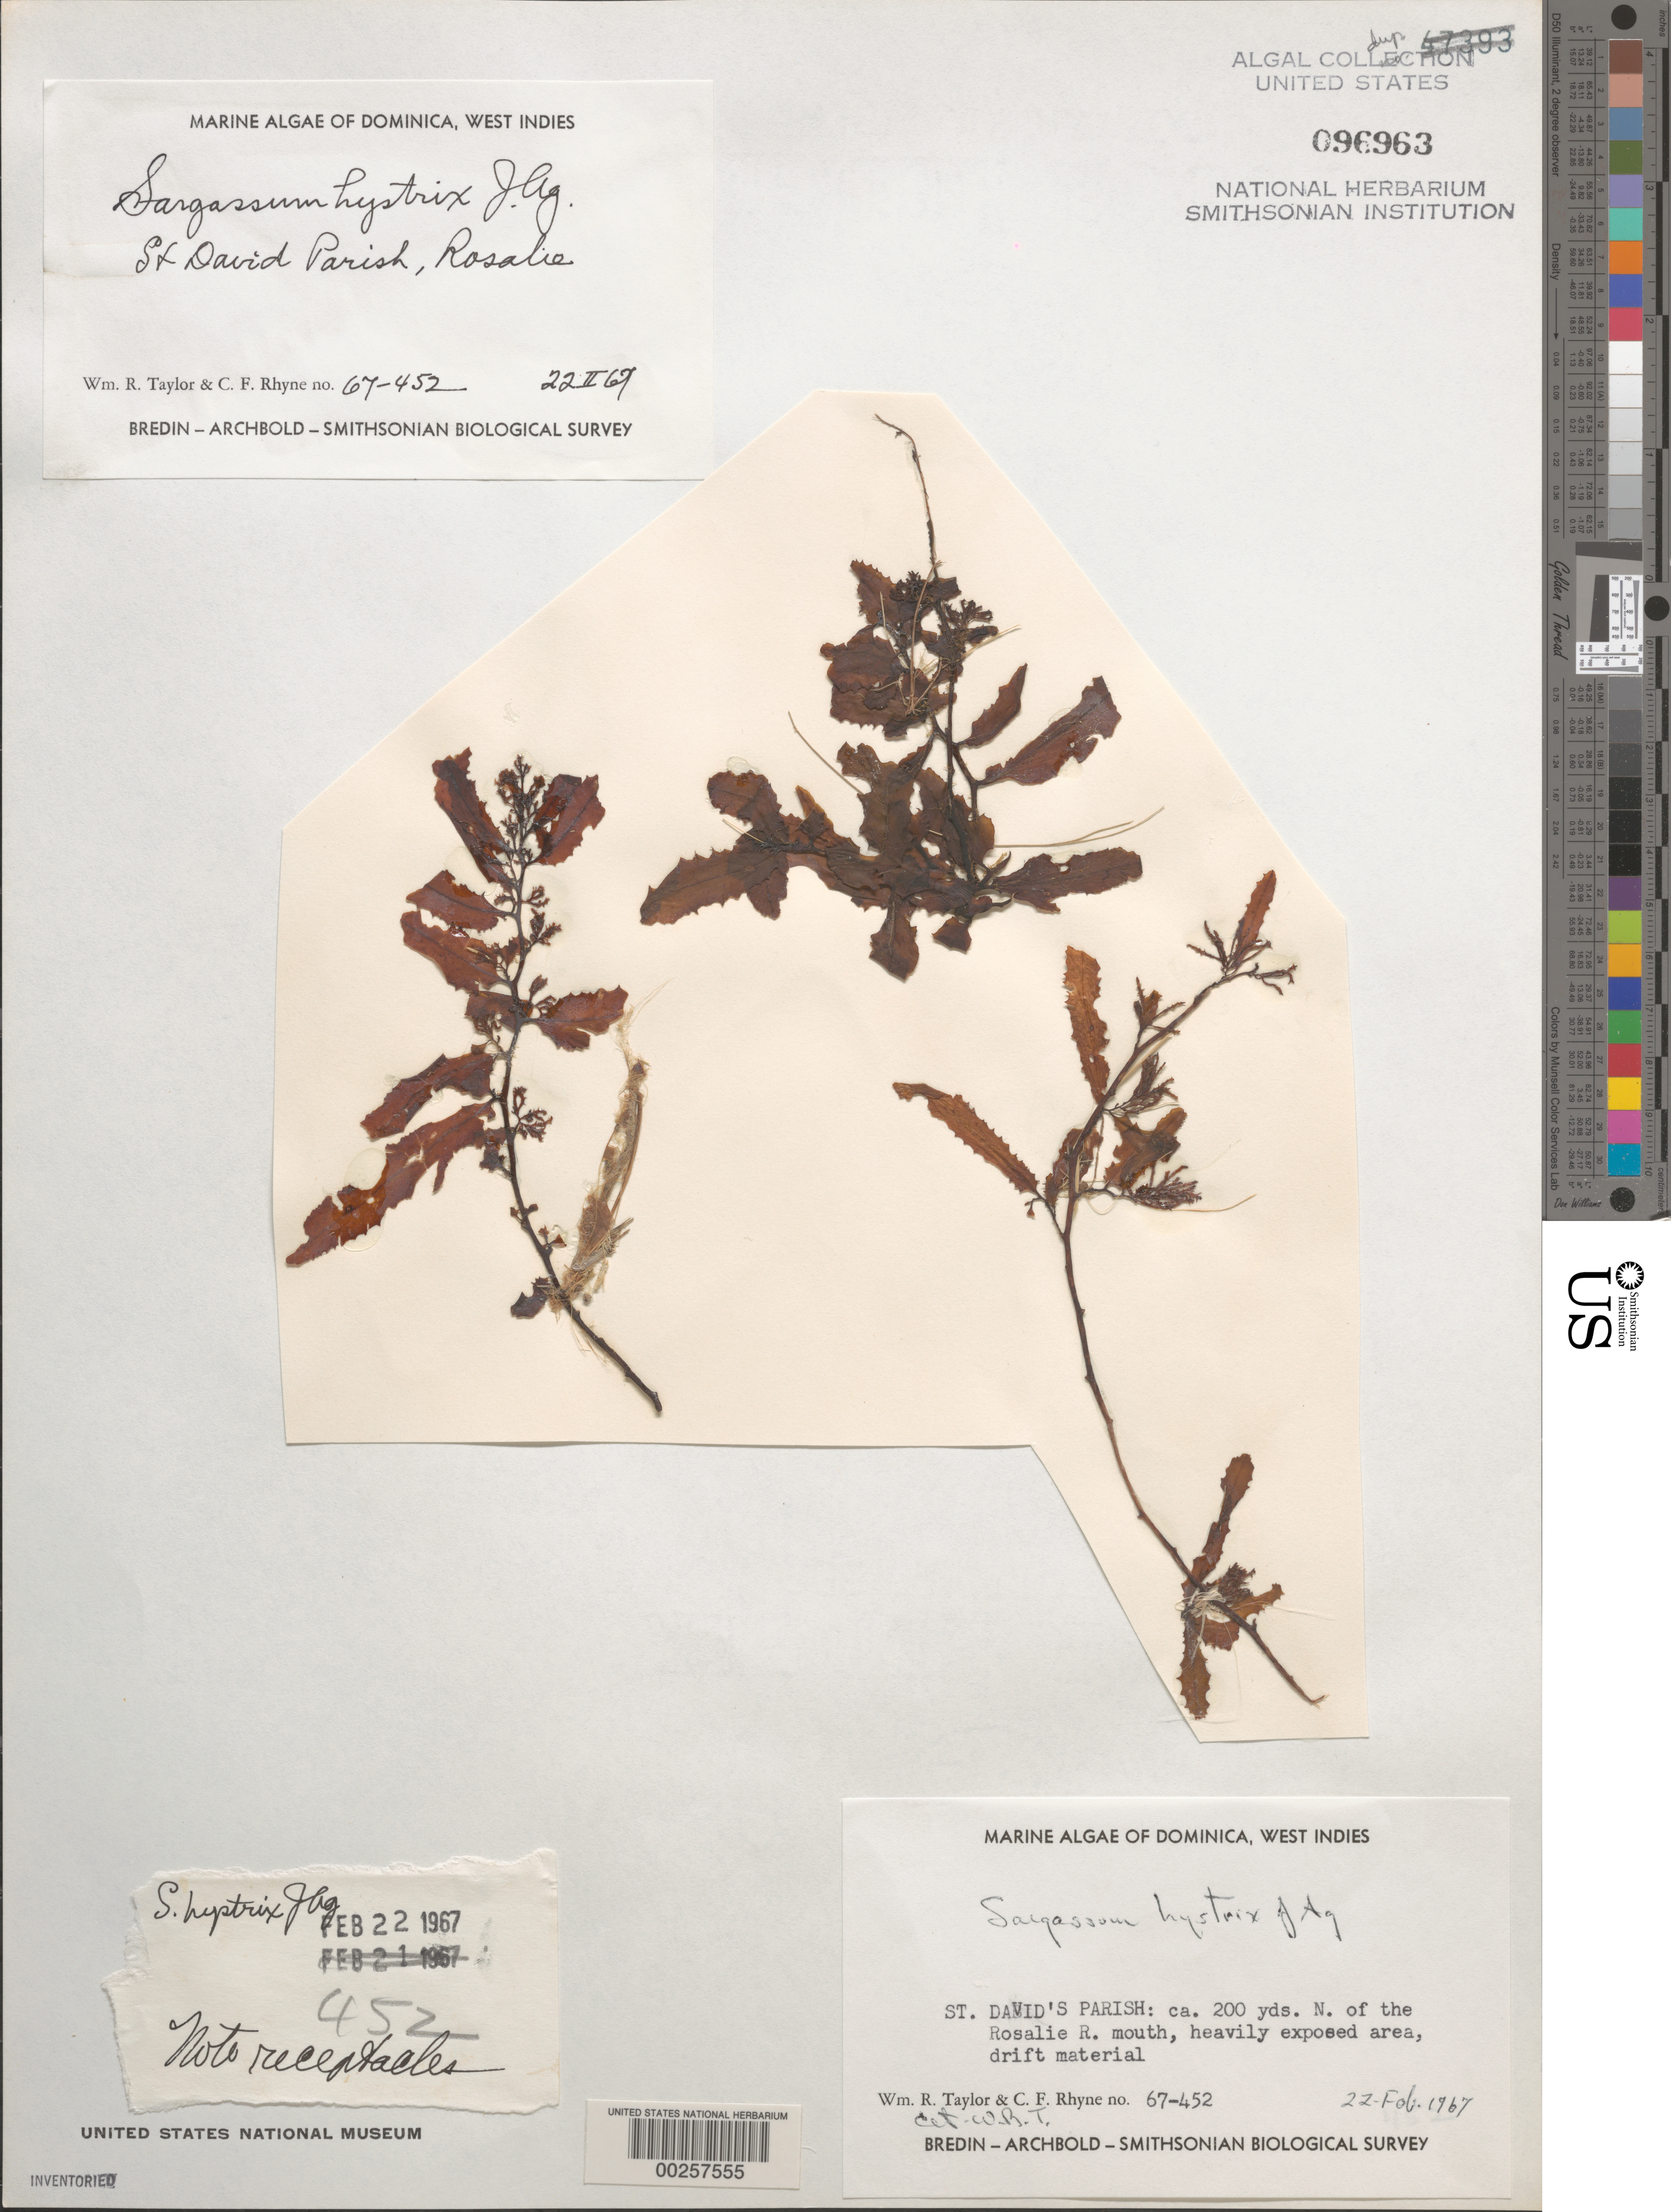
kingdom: Chromista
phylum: Ochrophyta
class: Phaeophyceae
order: Fucales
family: Sargassaceae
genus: Sargassum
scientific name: Sargassum hystrix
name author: J. Agardh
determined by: Taylor, William R.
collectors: W. R. Taylor & C. Rhyne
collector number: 67-452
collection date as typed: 22 Feb 1967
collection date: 1967-02-22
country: Dominica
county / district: St. David's Parish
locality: North of Rosalie River mouth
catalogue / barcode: US 96963